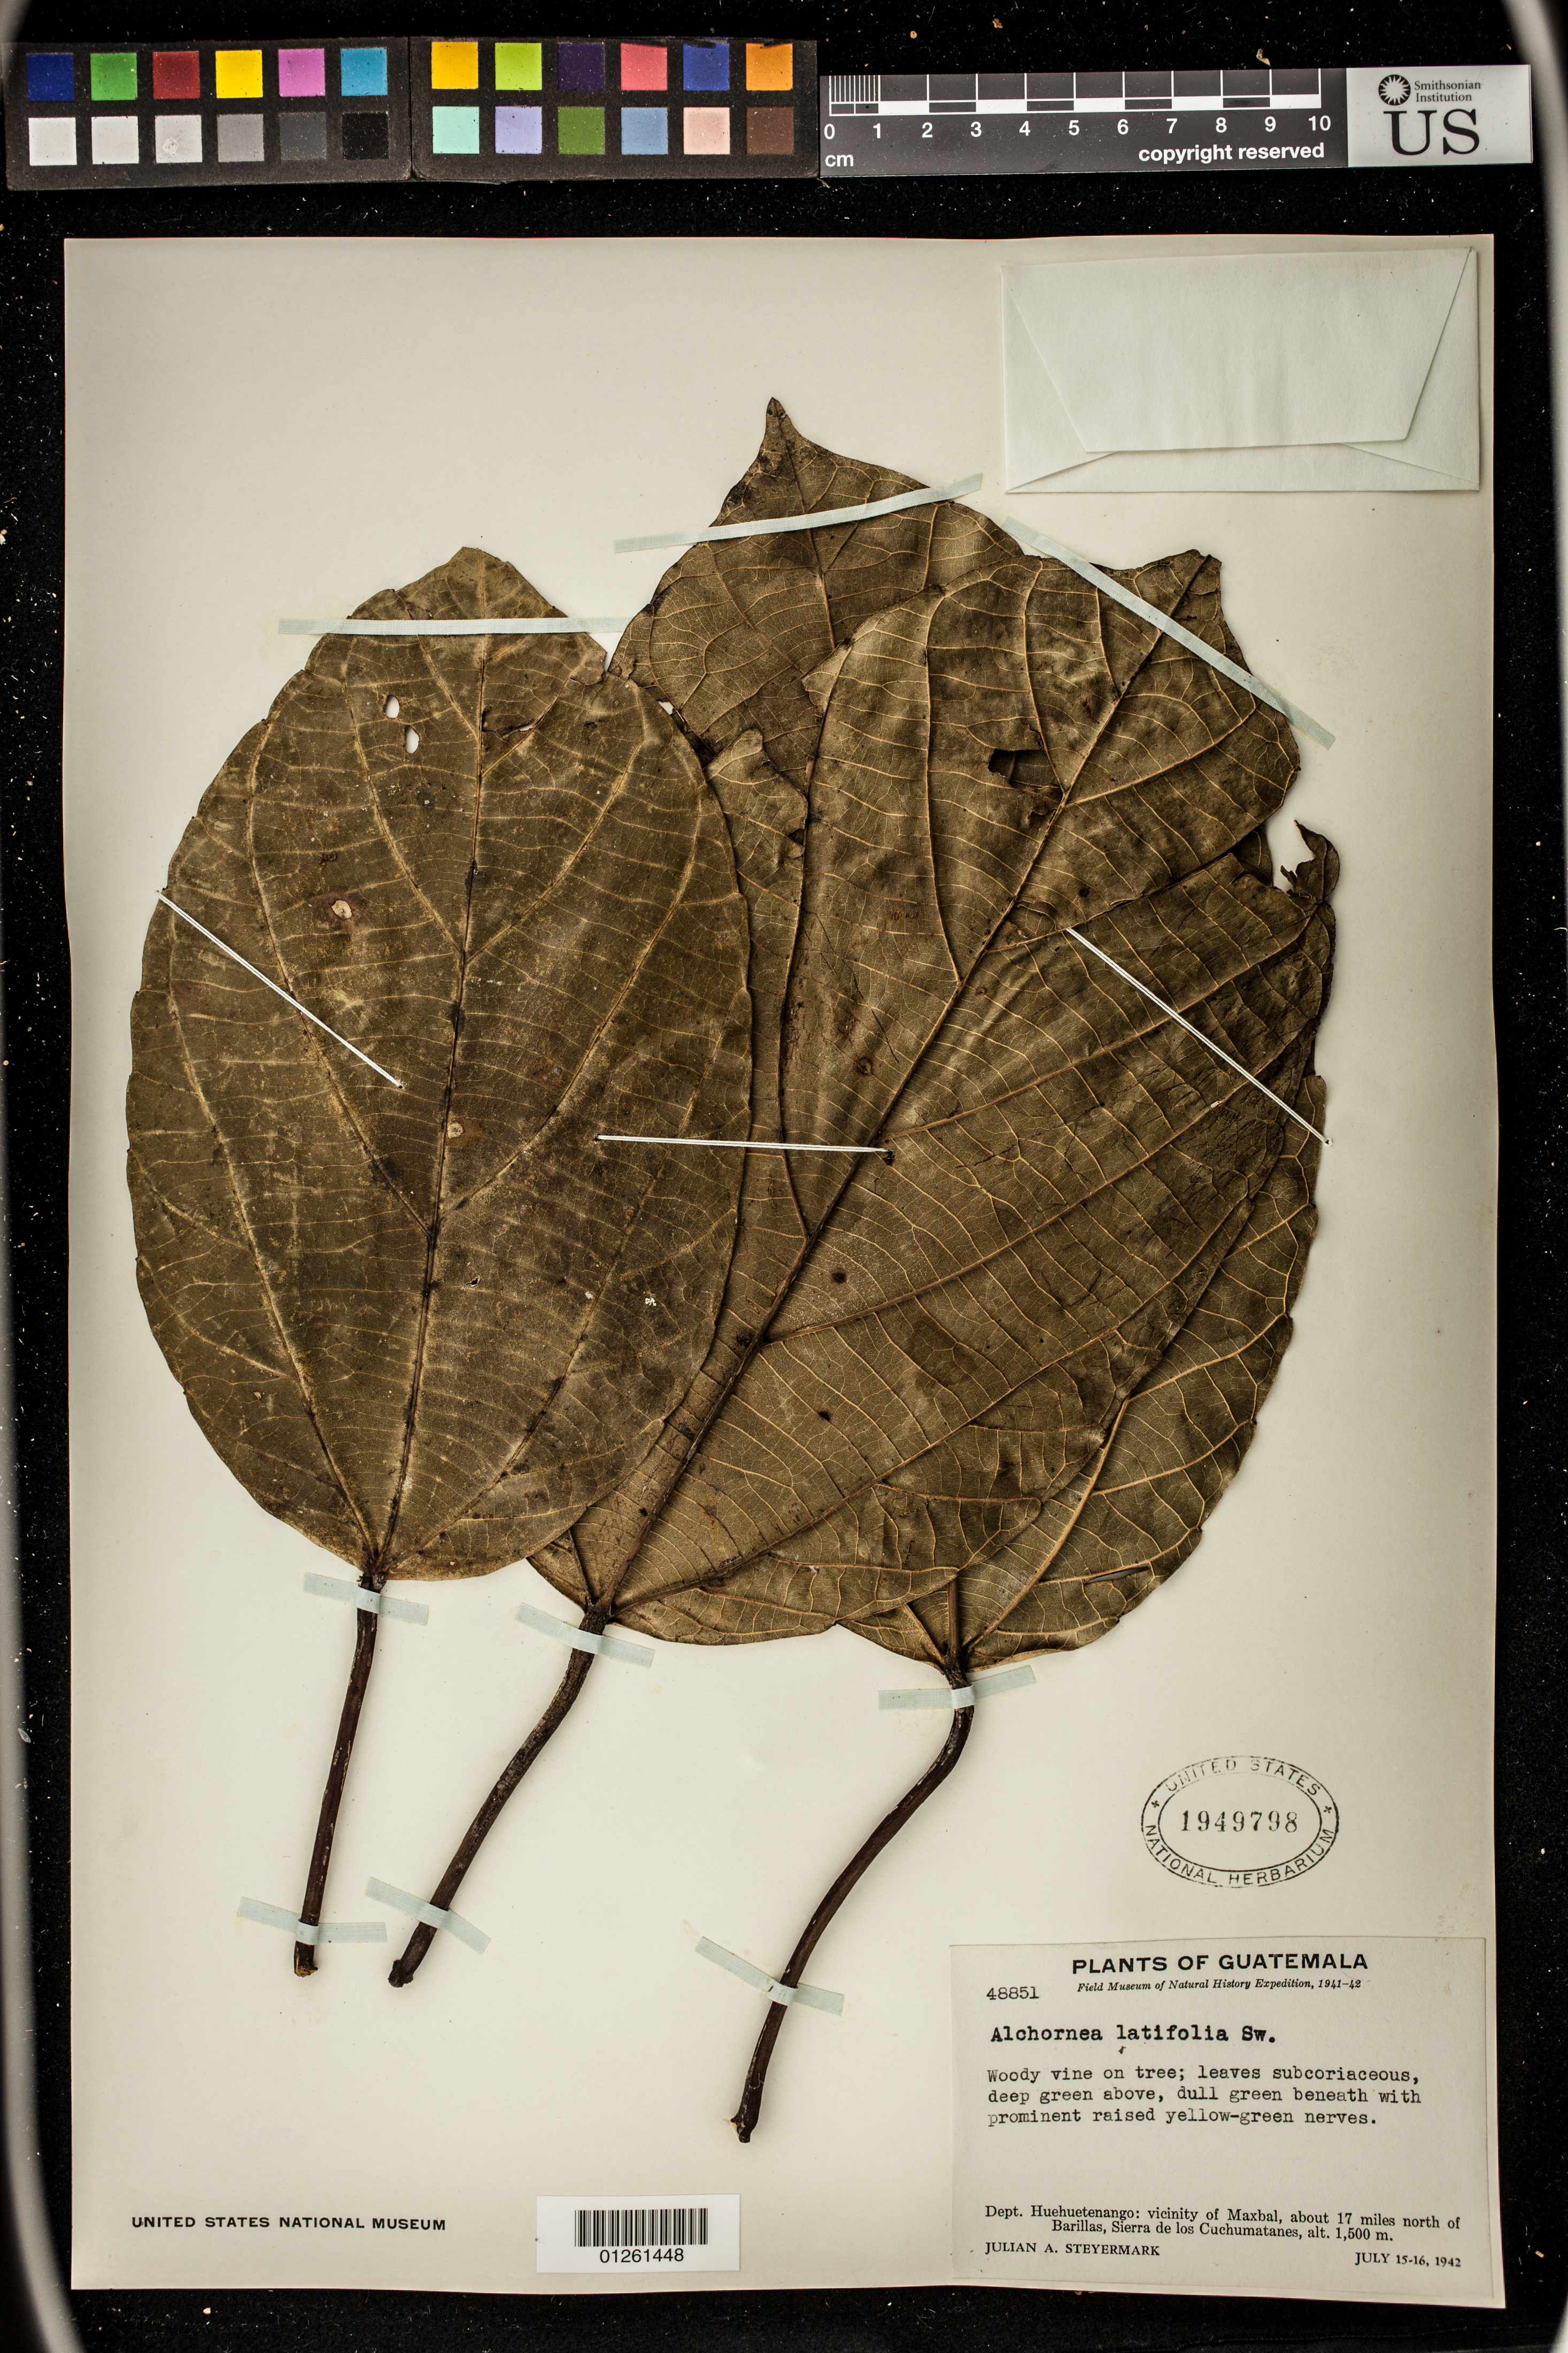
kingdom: Plantae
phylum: Tracheophyta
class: Magnoliopsida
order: Malpighiales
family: Euphorbiaceae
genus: Alchornea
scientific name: Alchornea latifolia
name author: Sw.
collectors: J. Steyermark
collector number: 48851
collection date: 1942-07-15/1942-07-16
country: Guatemala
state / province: Huehuetenango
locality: Vicinity of Maxbal, about 17 miles north of Barillas, Sierra de los Cuchumatanes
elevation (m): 1500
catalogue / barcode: US 1949798